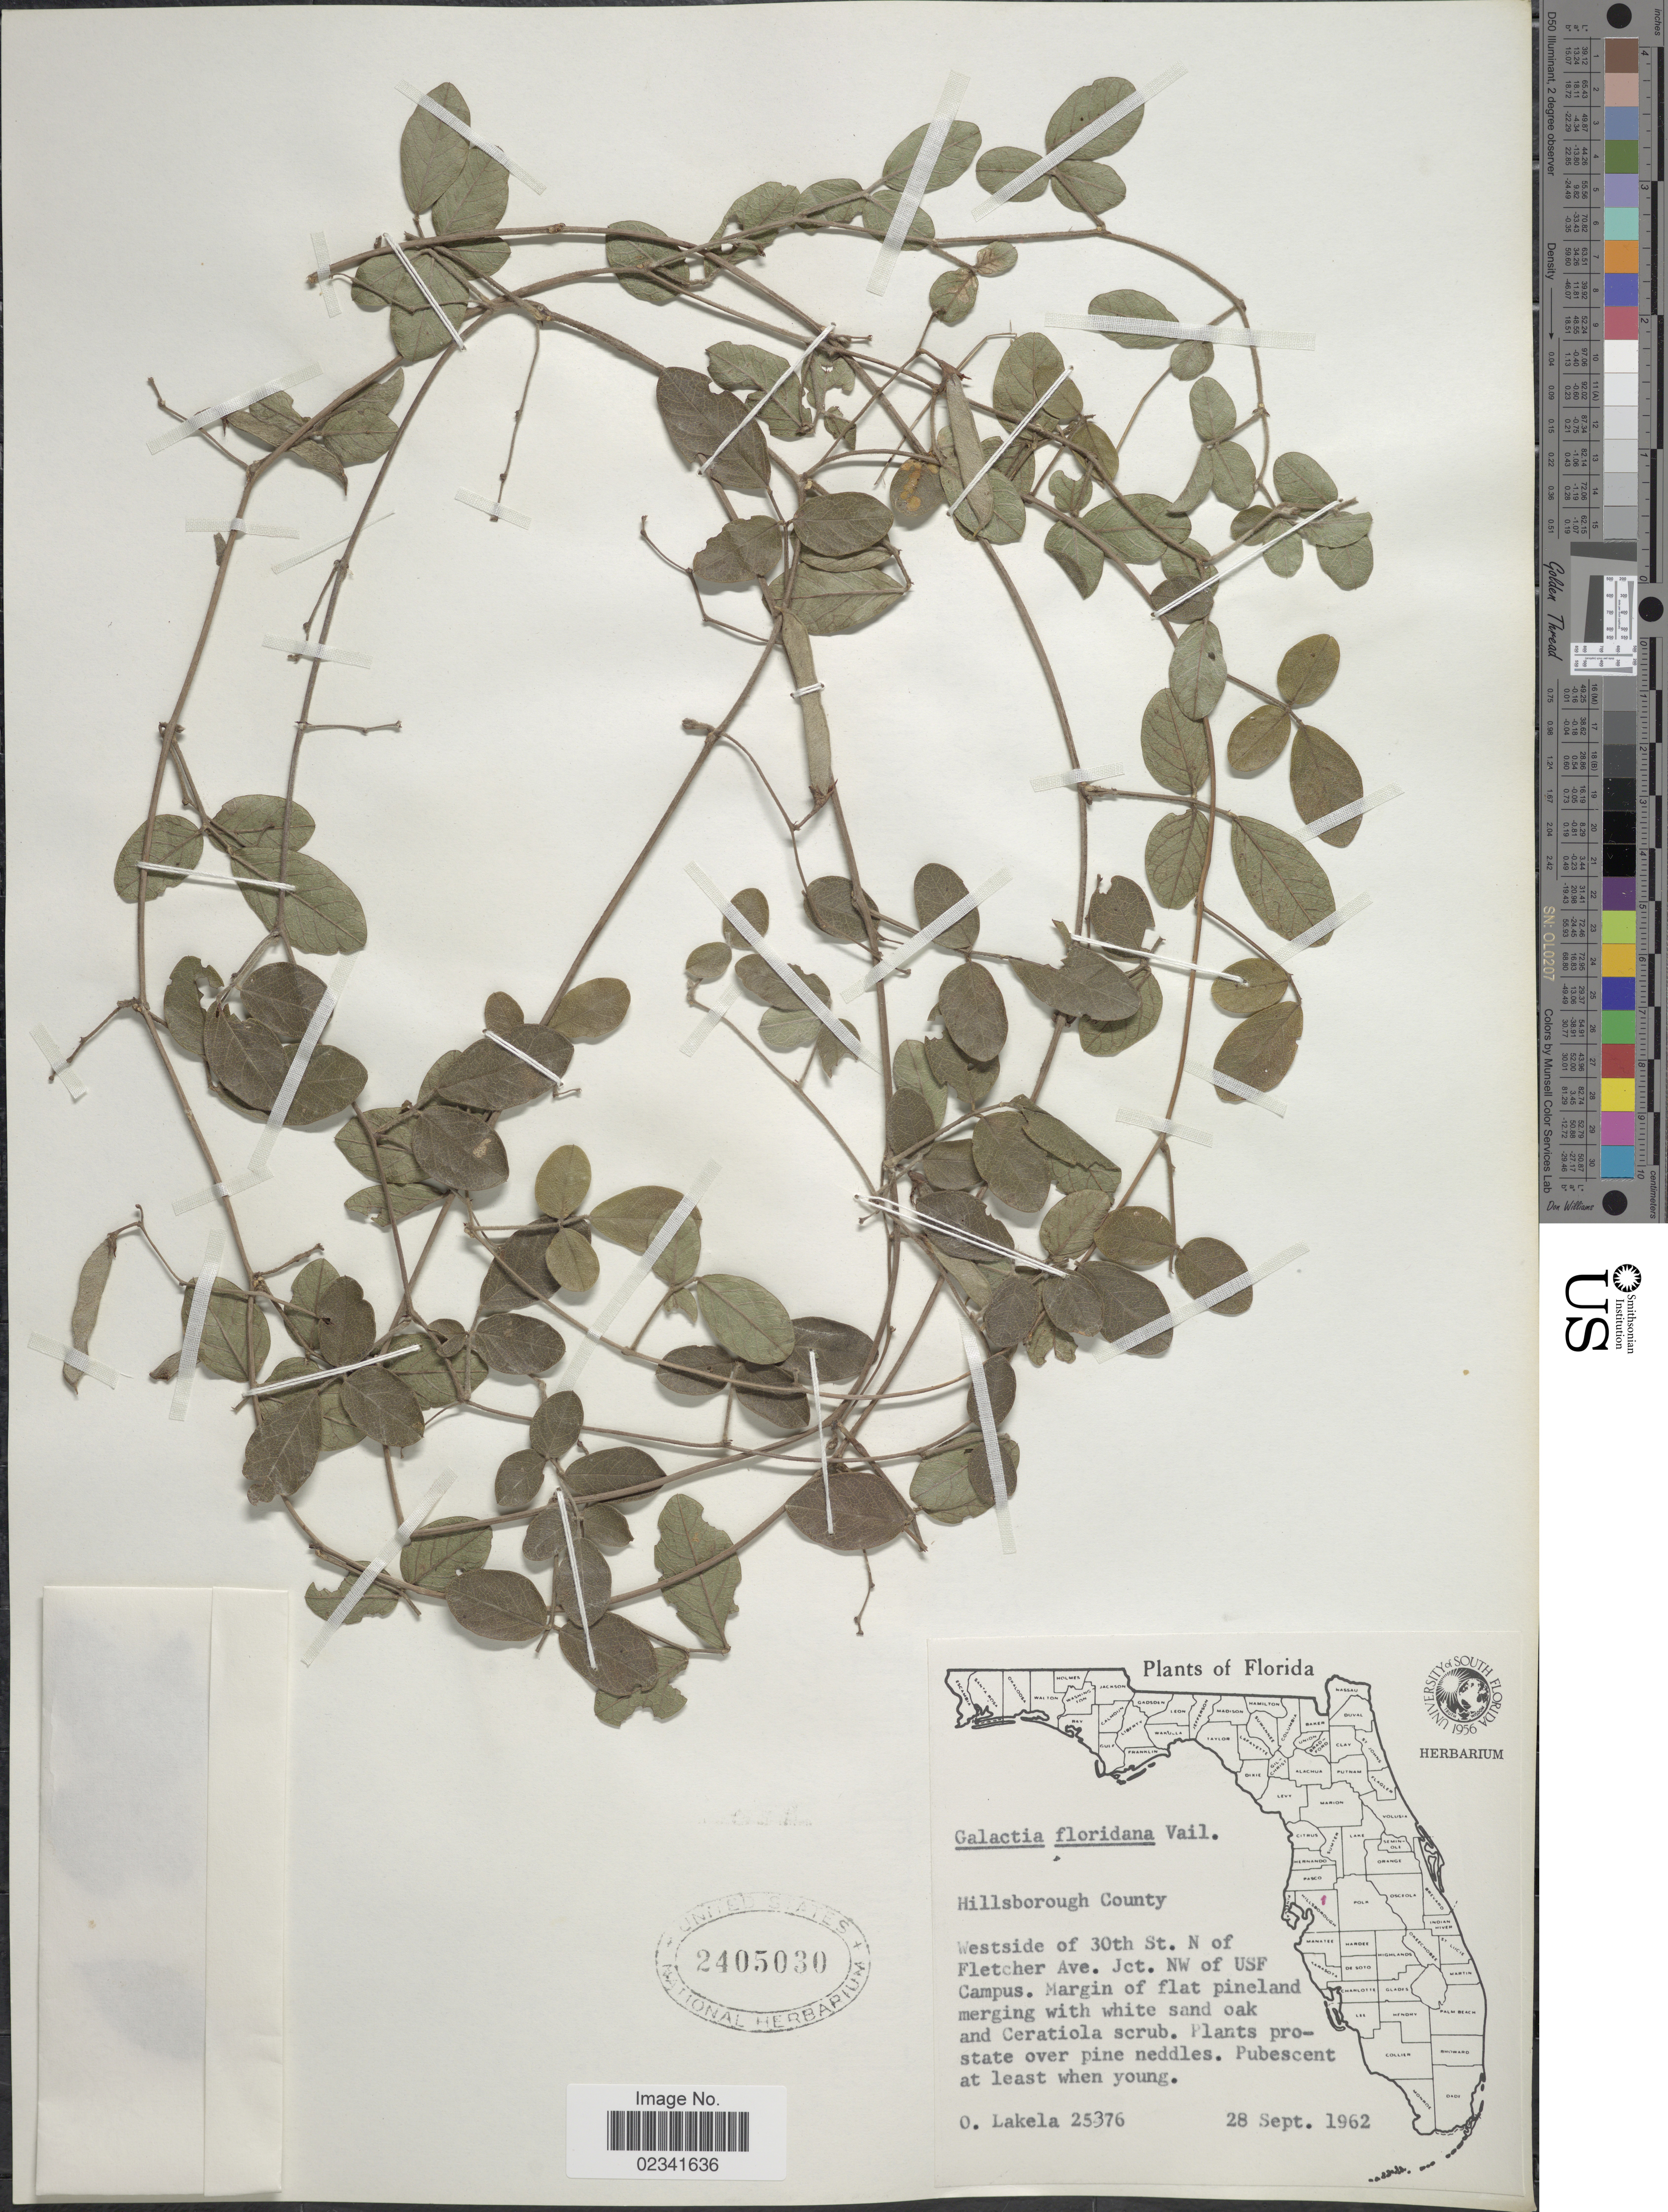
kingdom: Plantae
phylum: Tracheophyta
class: Magnoliopsida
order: Fabales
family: Fabaceae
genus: Galactia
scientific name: Galactia floridana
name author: J.R. Johnst.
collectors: O. Lakela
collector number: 25376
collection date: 1962-09-28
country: United States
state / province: Florida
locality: Hillsborough County, Westside of 30th St. N of Fletcher Ave. Jct. NW of USF Campus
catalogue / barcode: US 2405030